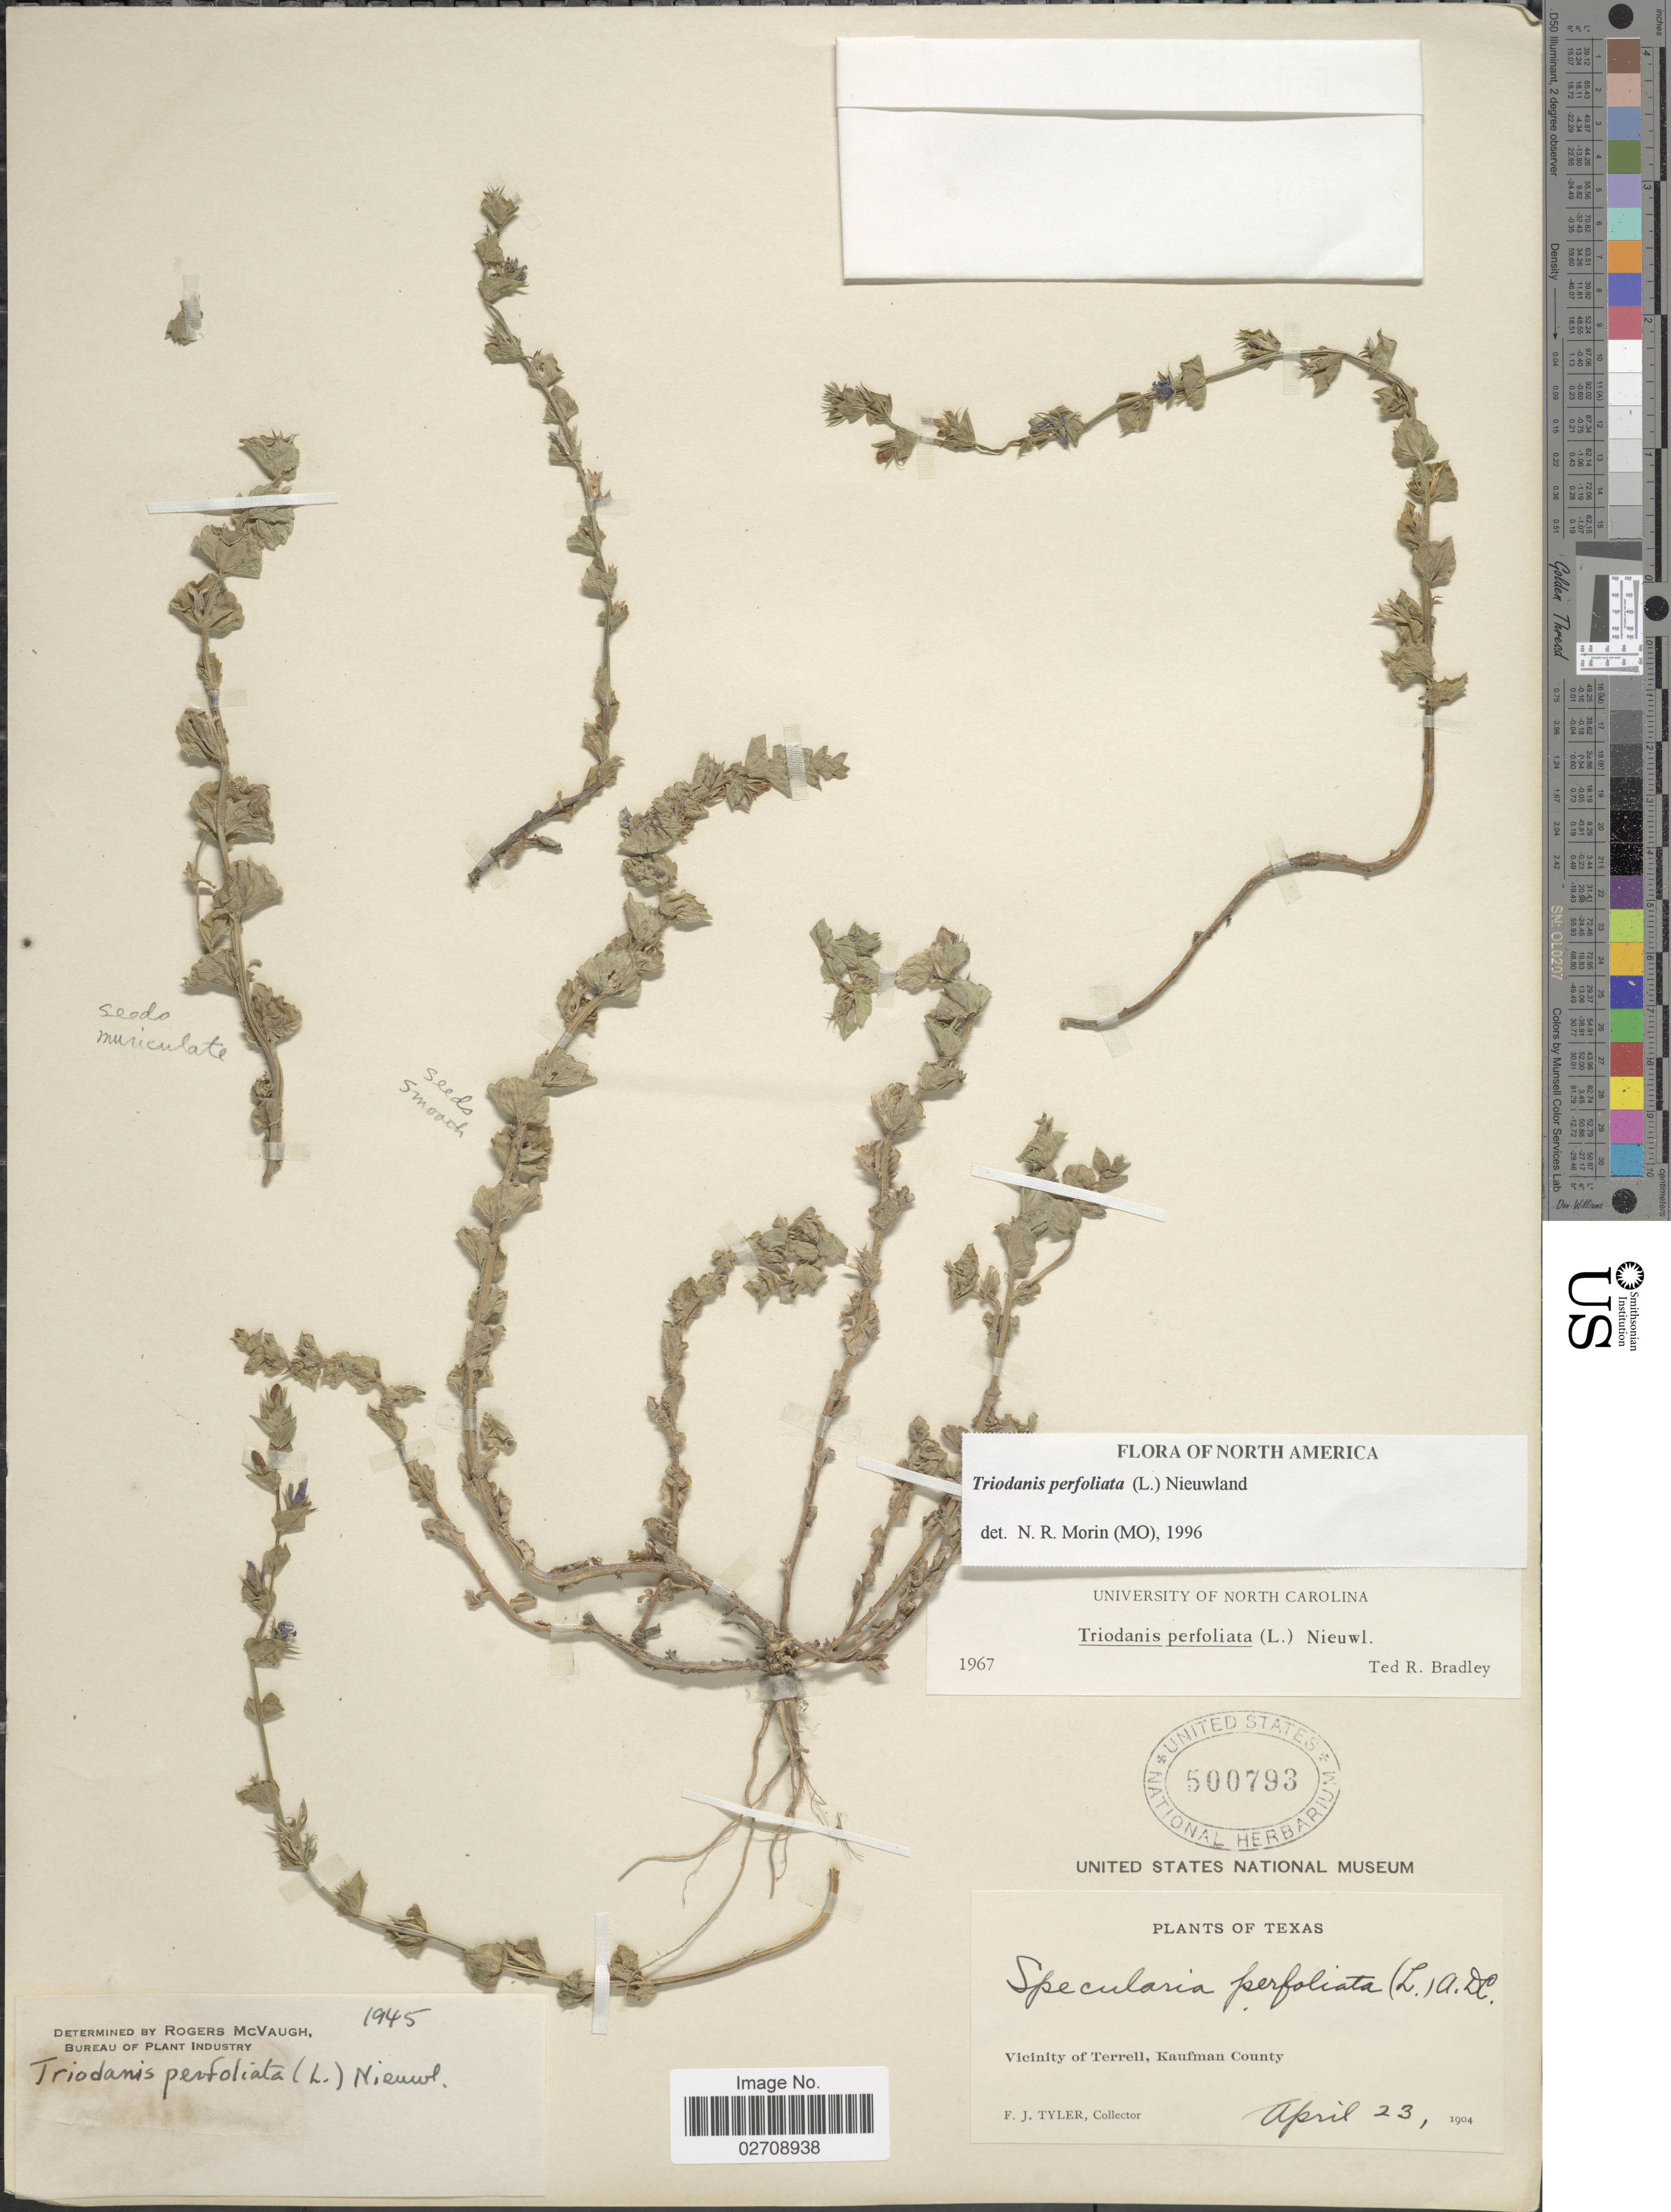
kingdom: Plantae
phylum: Tracheophyta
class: Magnoliopsida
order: Asterales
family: Campanulaceae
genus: Triodanis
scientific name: Triodanis perfoliata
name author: (L.) Nieuwl.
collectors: F. Tyler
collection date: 1904-04-23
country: United States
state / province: Texas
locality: Vicinity of Terrell, Kaufman County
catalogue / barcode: US 500793